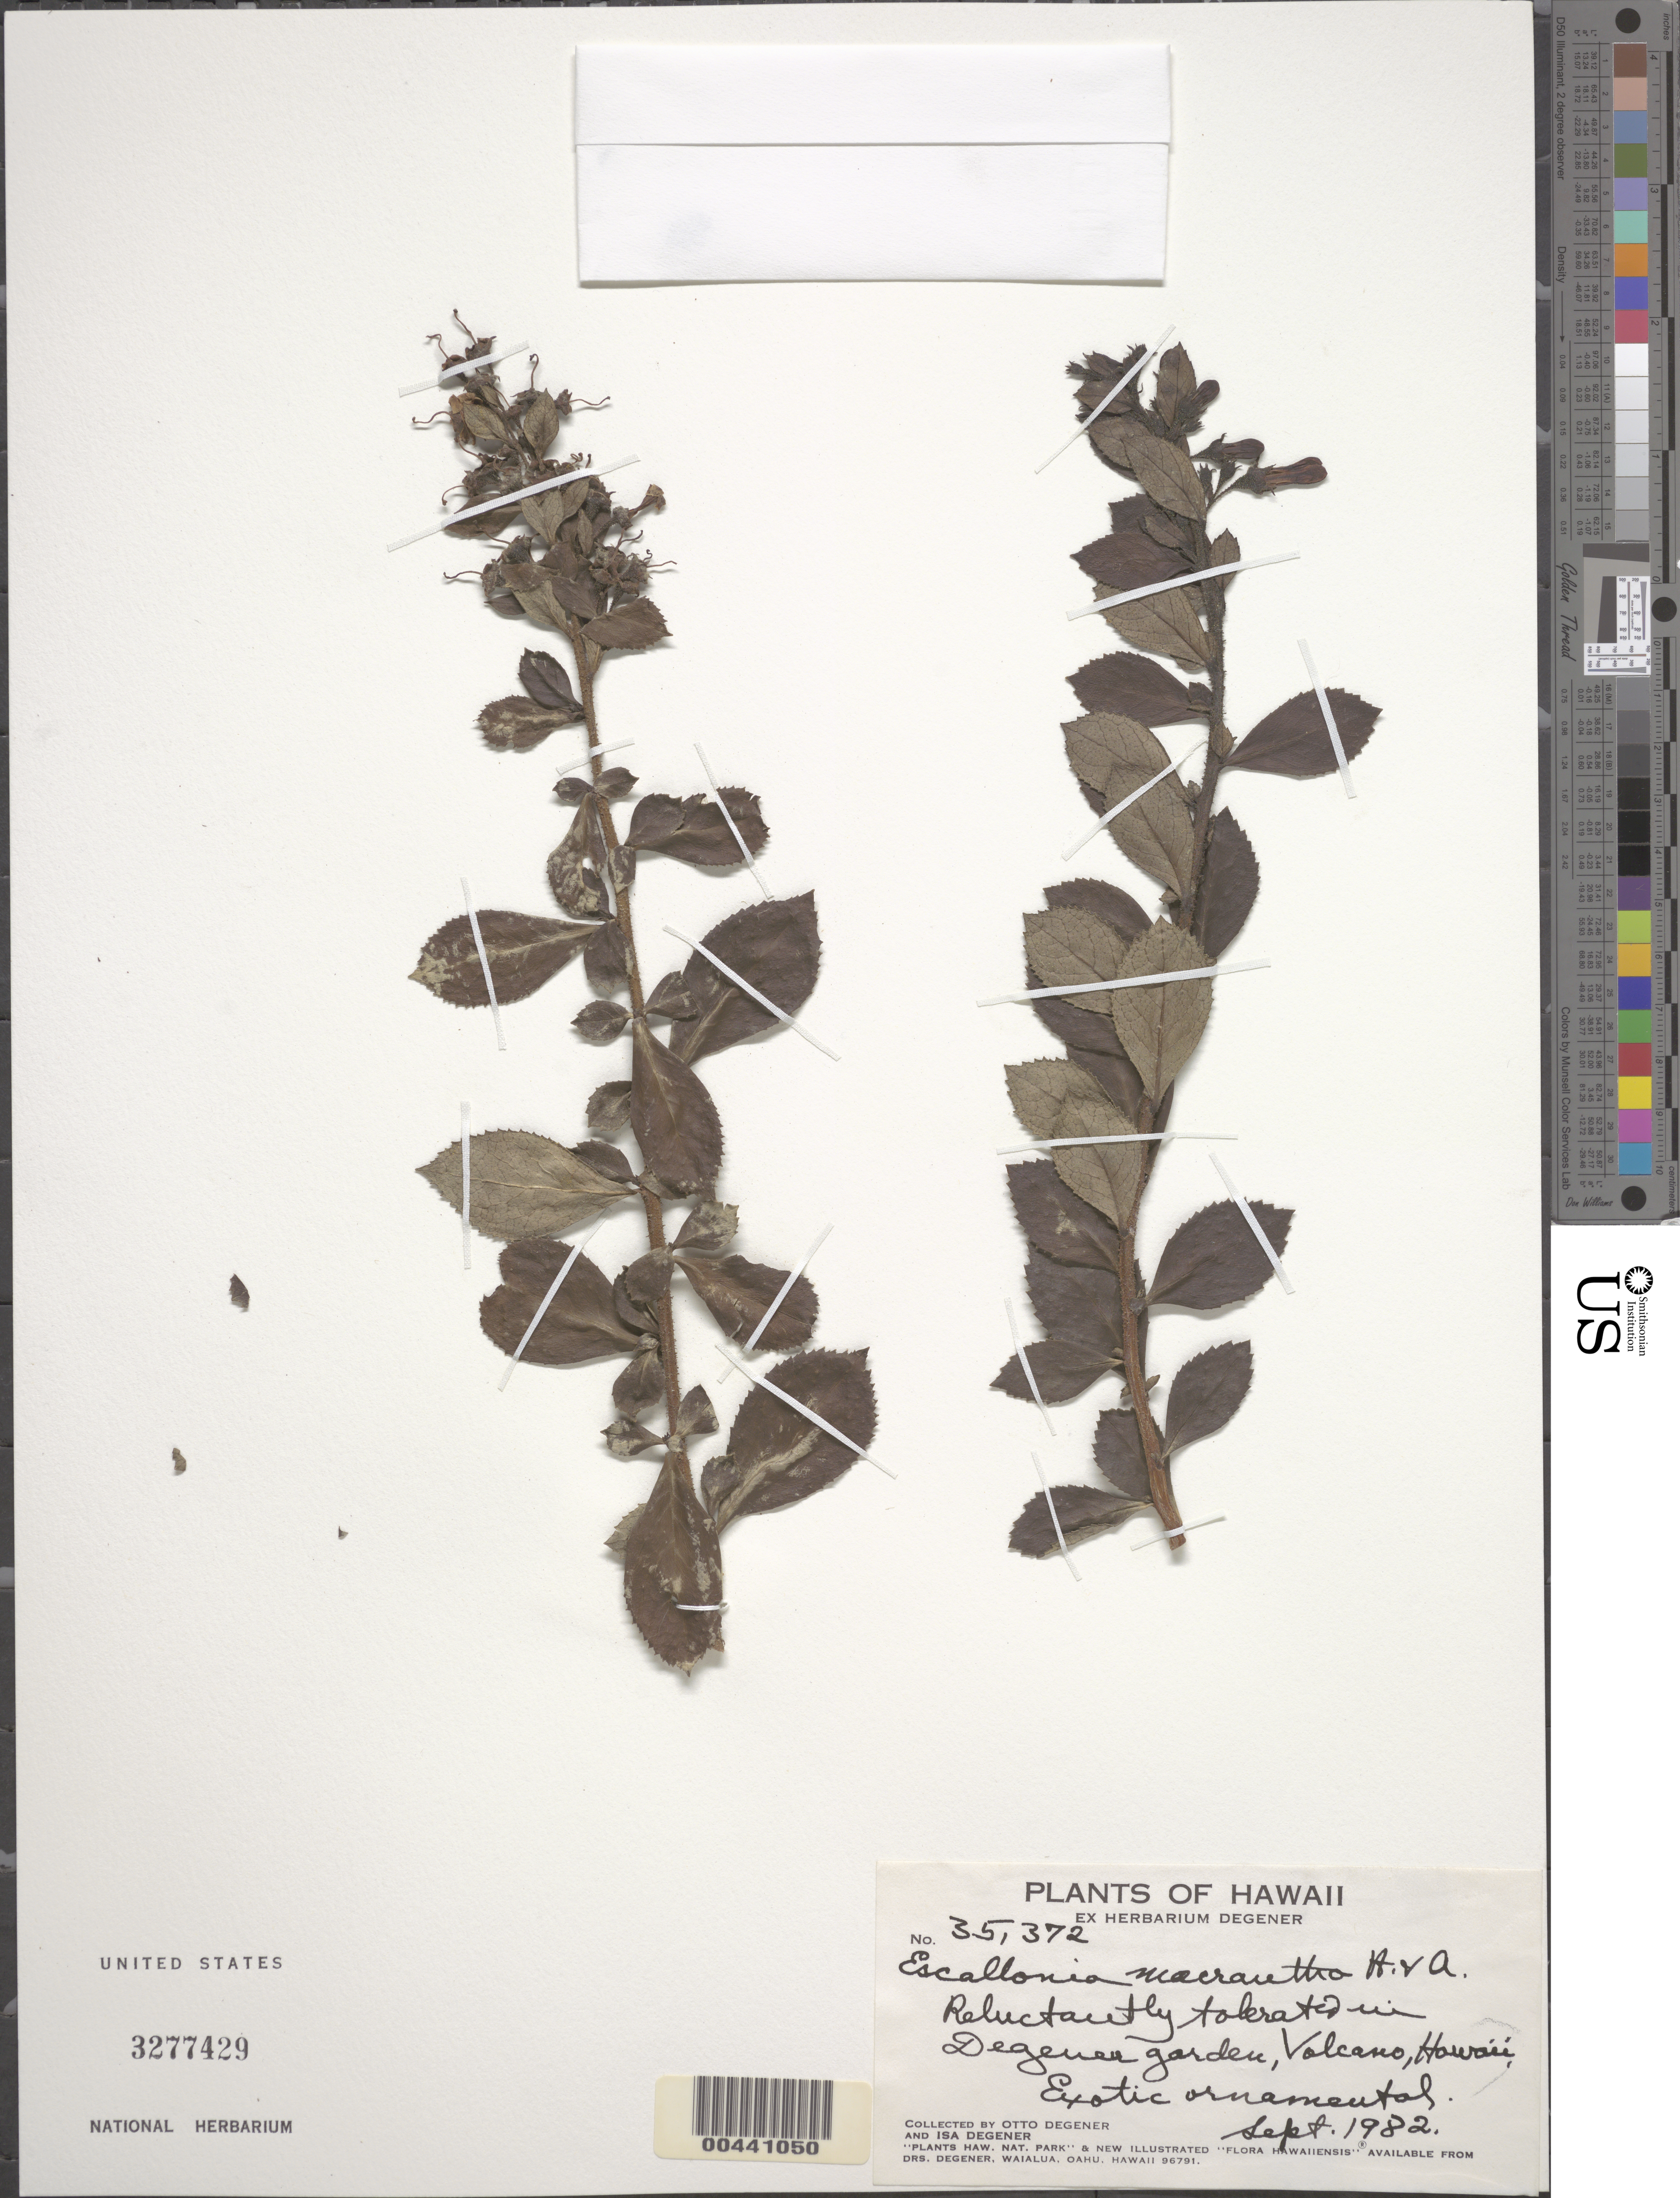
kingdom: Plantae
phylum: Tracheophyta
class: Magnoliopsida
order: Escalloniales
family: Escalloniaceae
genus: Escallonia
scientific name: Escallonia macrantha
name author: Hook. & Arn.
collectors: O. Degener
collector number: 35372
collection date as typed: Sep 1982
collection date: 1982-09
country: United States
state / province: Hawaii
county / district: Hawaii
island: Hawaii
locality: Degener garden, Volcano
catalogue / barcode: US 3277429